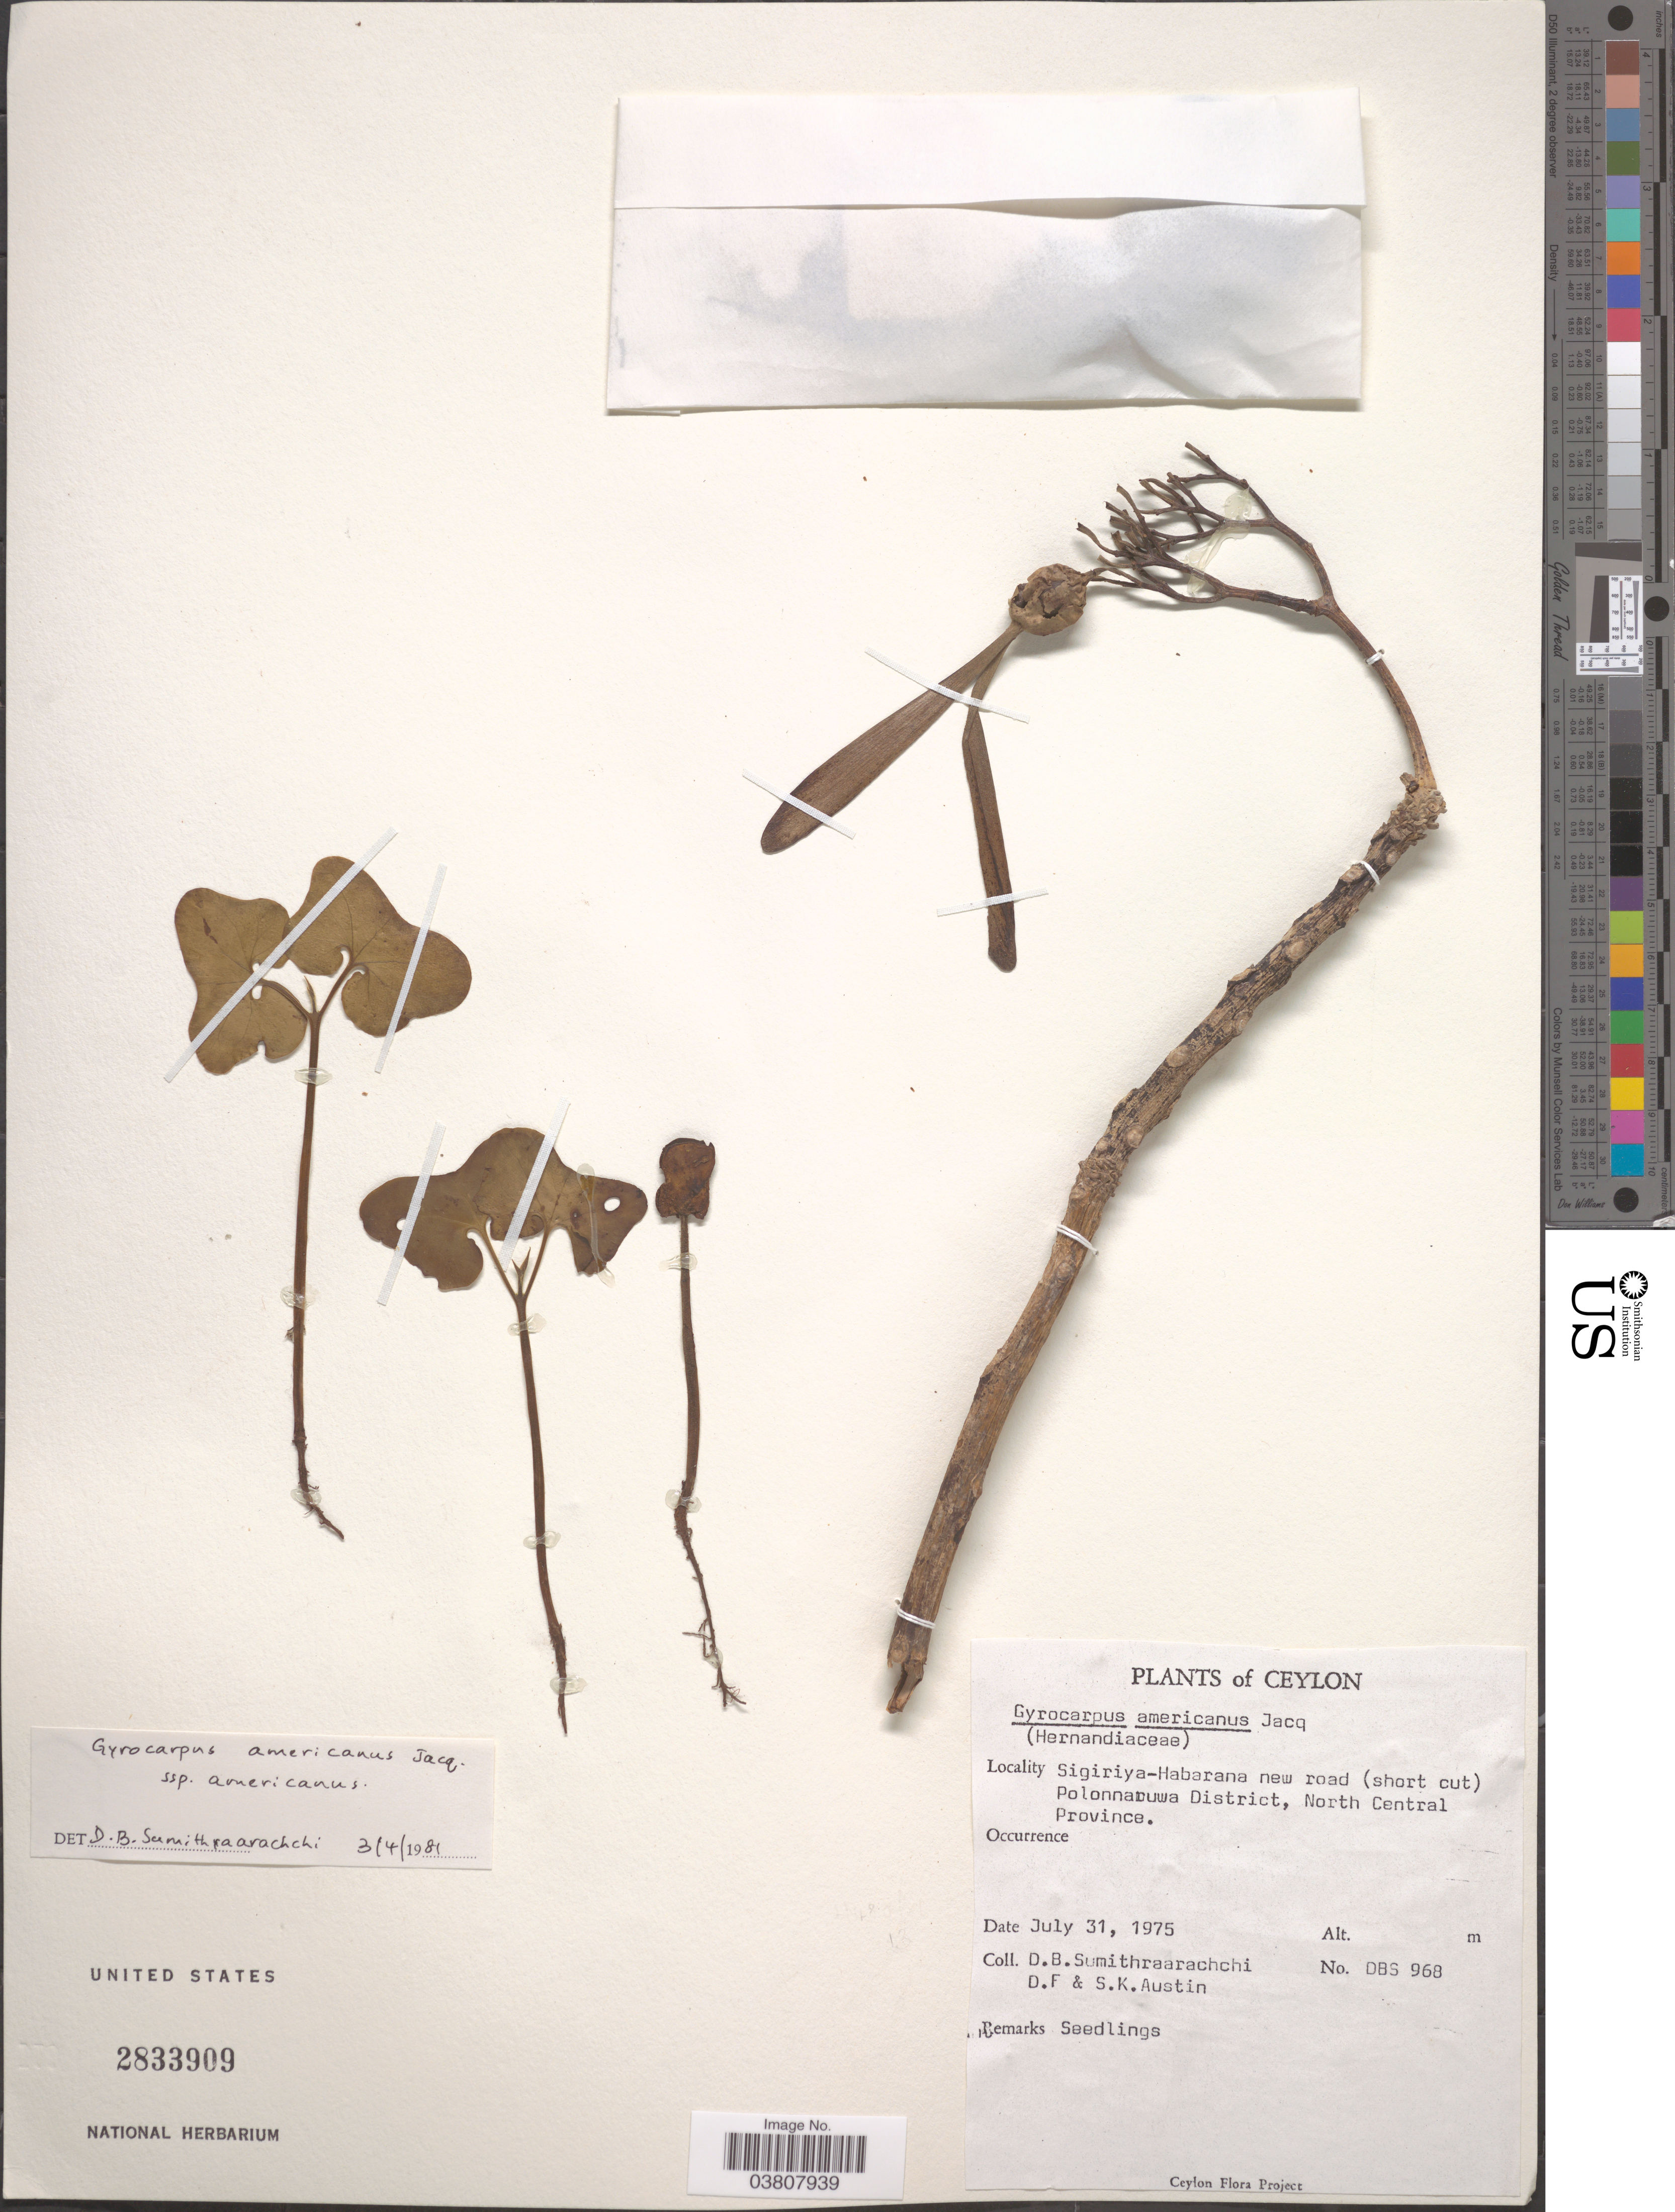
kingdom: Plantae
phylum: Tracheophyta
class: Magnoliopsida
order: Laurales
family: Hernandiaceae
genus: Gyrocarpus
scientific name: Gyrocarpus americanus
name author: Jacq.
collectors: D. B. Sumithraarachchi, D. Austin & S. Austin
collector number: DBS968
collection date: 1975-07-31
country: Sri Lanka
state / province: North Central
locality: Ceylon. Sigiriya - Habarana new road (short cut) Polonnaruwa District.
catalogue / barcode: US 2833909